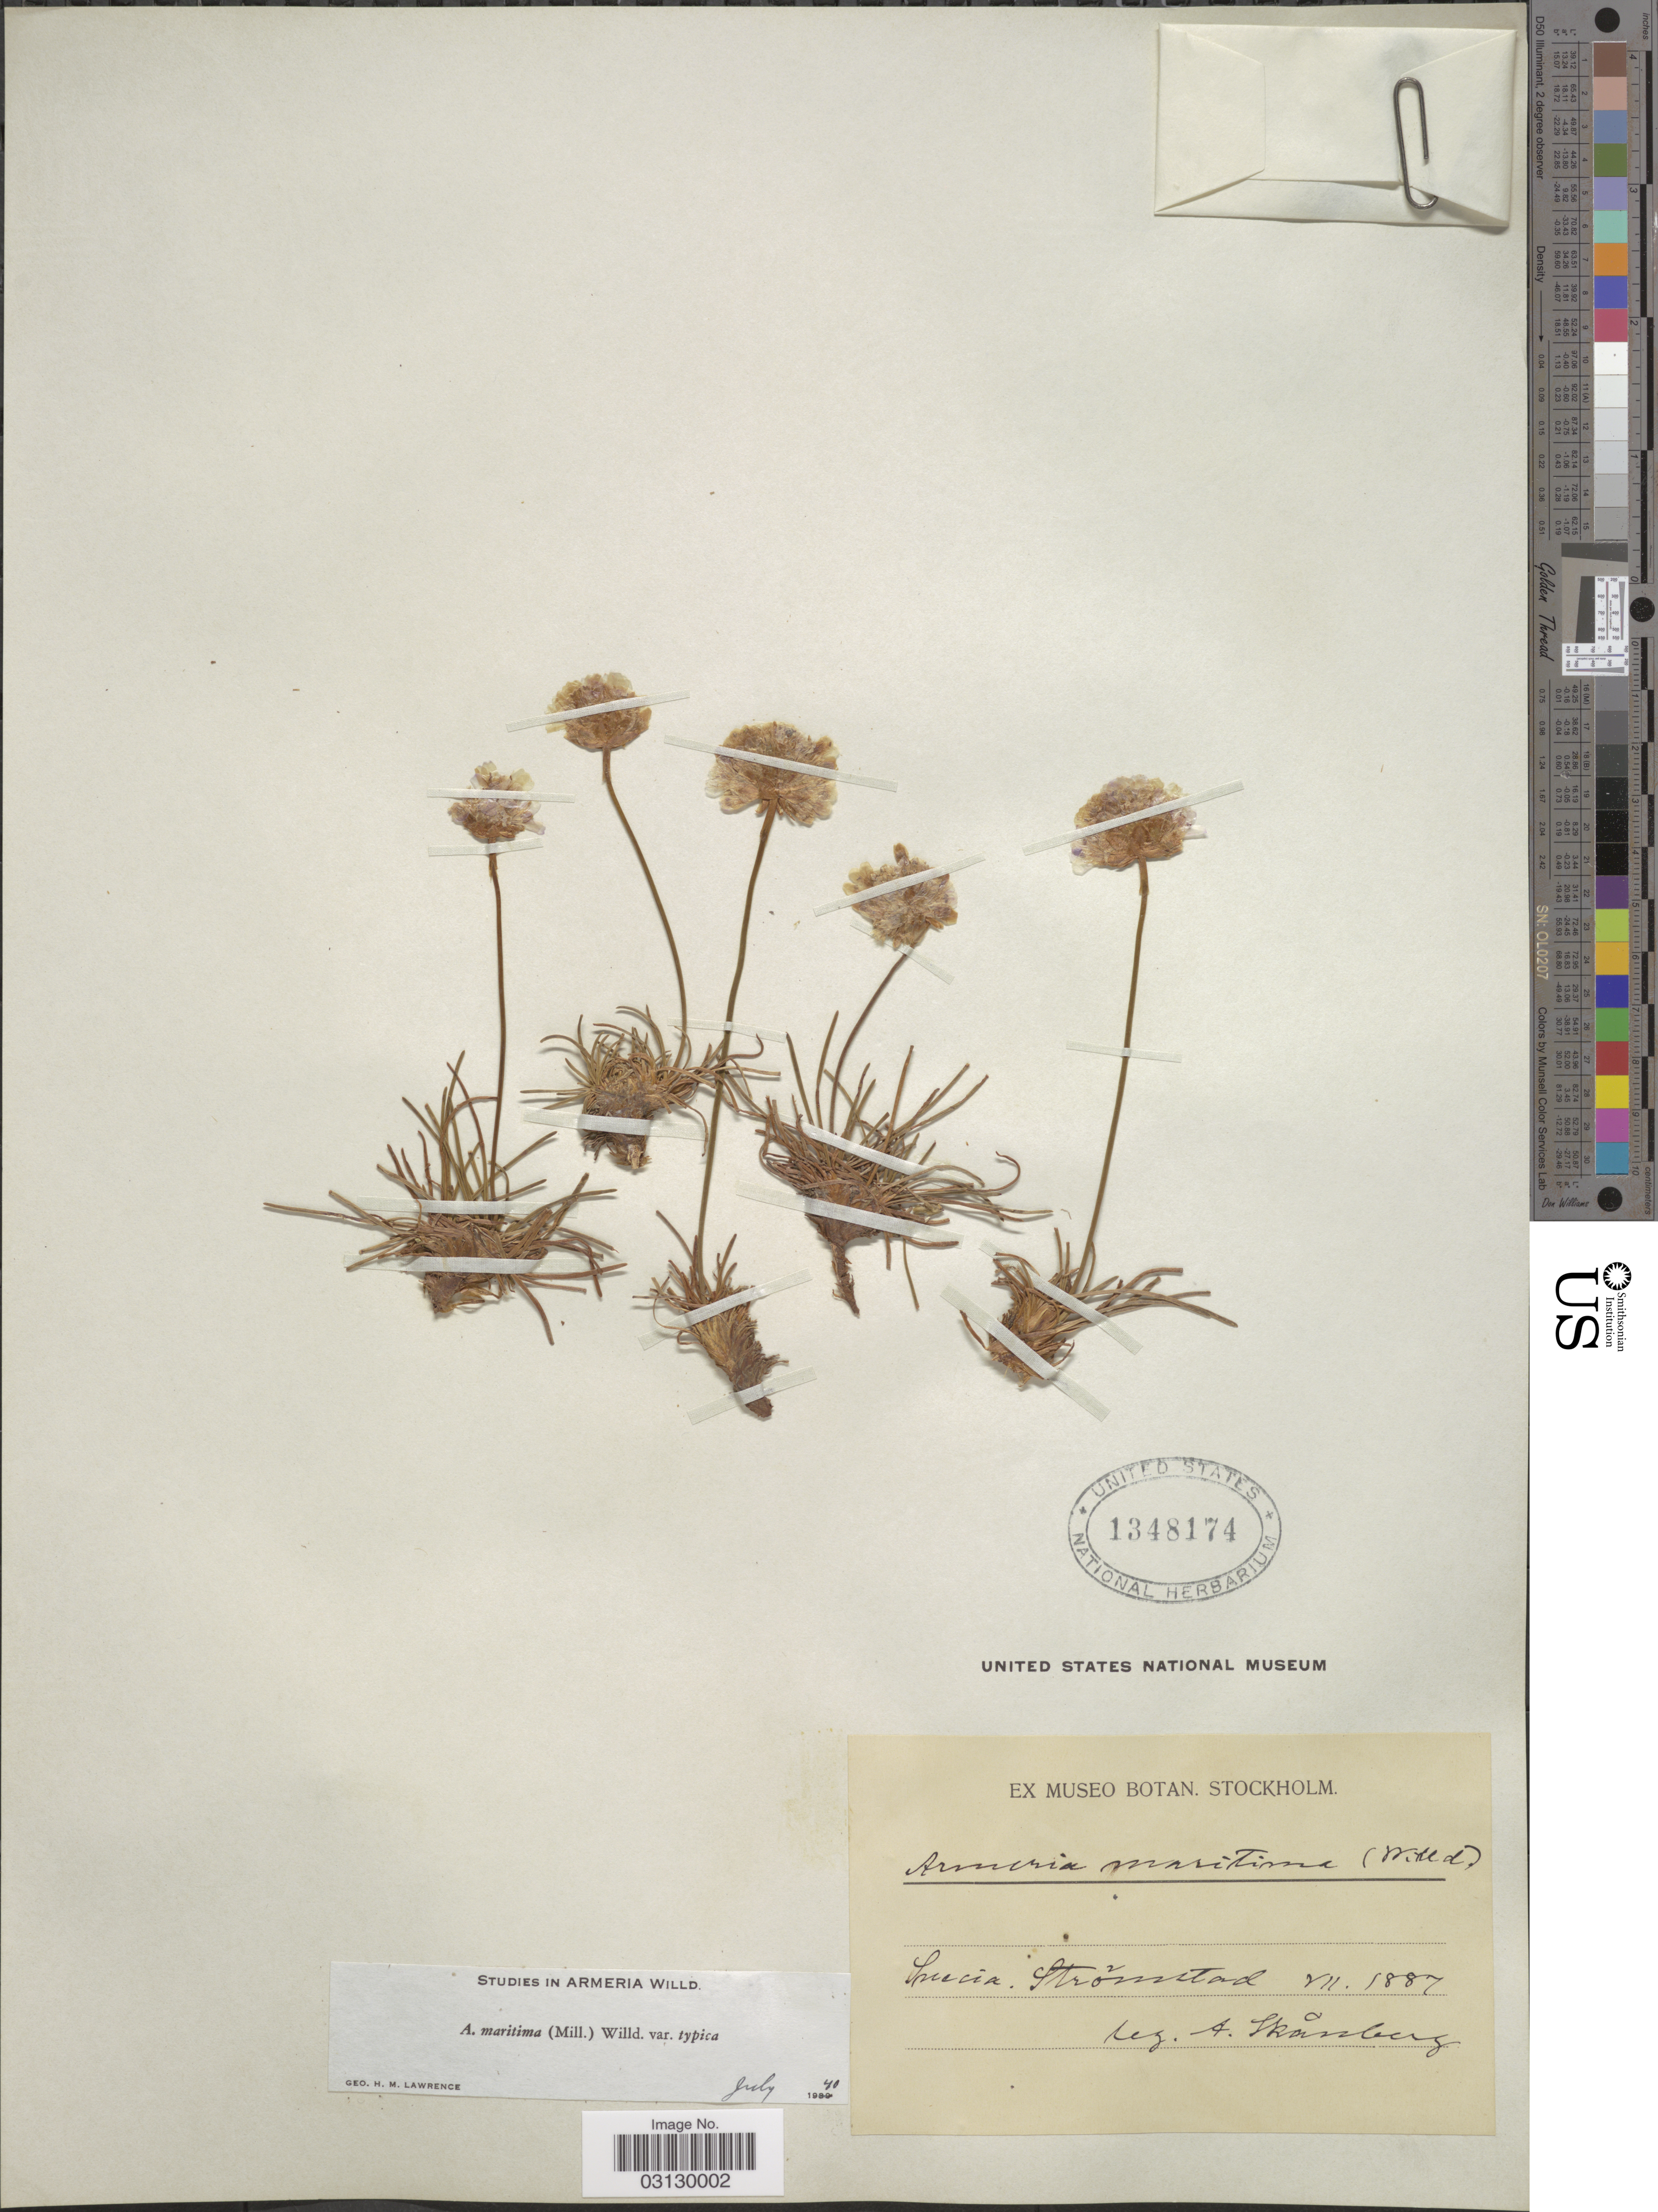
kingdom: Plantae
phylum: Tracheophyta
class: Magnoliopsida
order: Caryophyllales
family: Plumbaginaceae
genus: Armeria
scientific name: Armeria maritima subsp. maritima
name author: (Mill.) Willd.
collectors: A. Skånberg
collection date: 1887-07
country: Sweden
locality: Suecia: Strõmstad.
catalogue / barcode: US 1348174